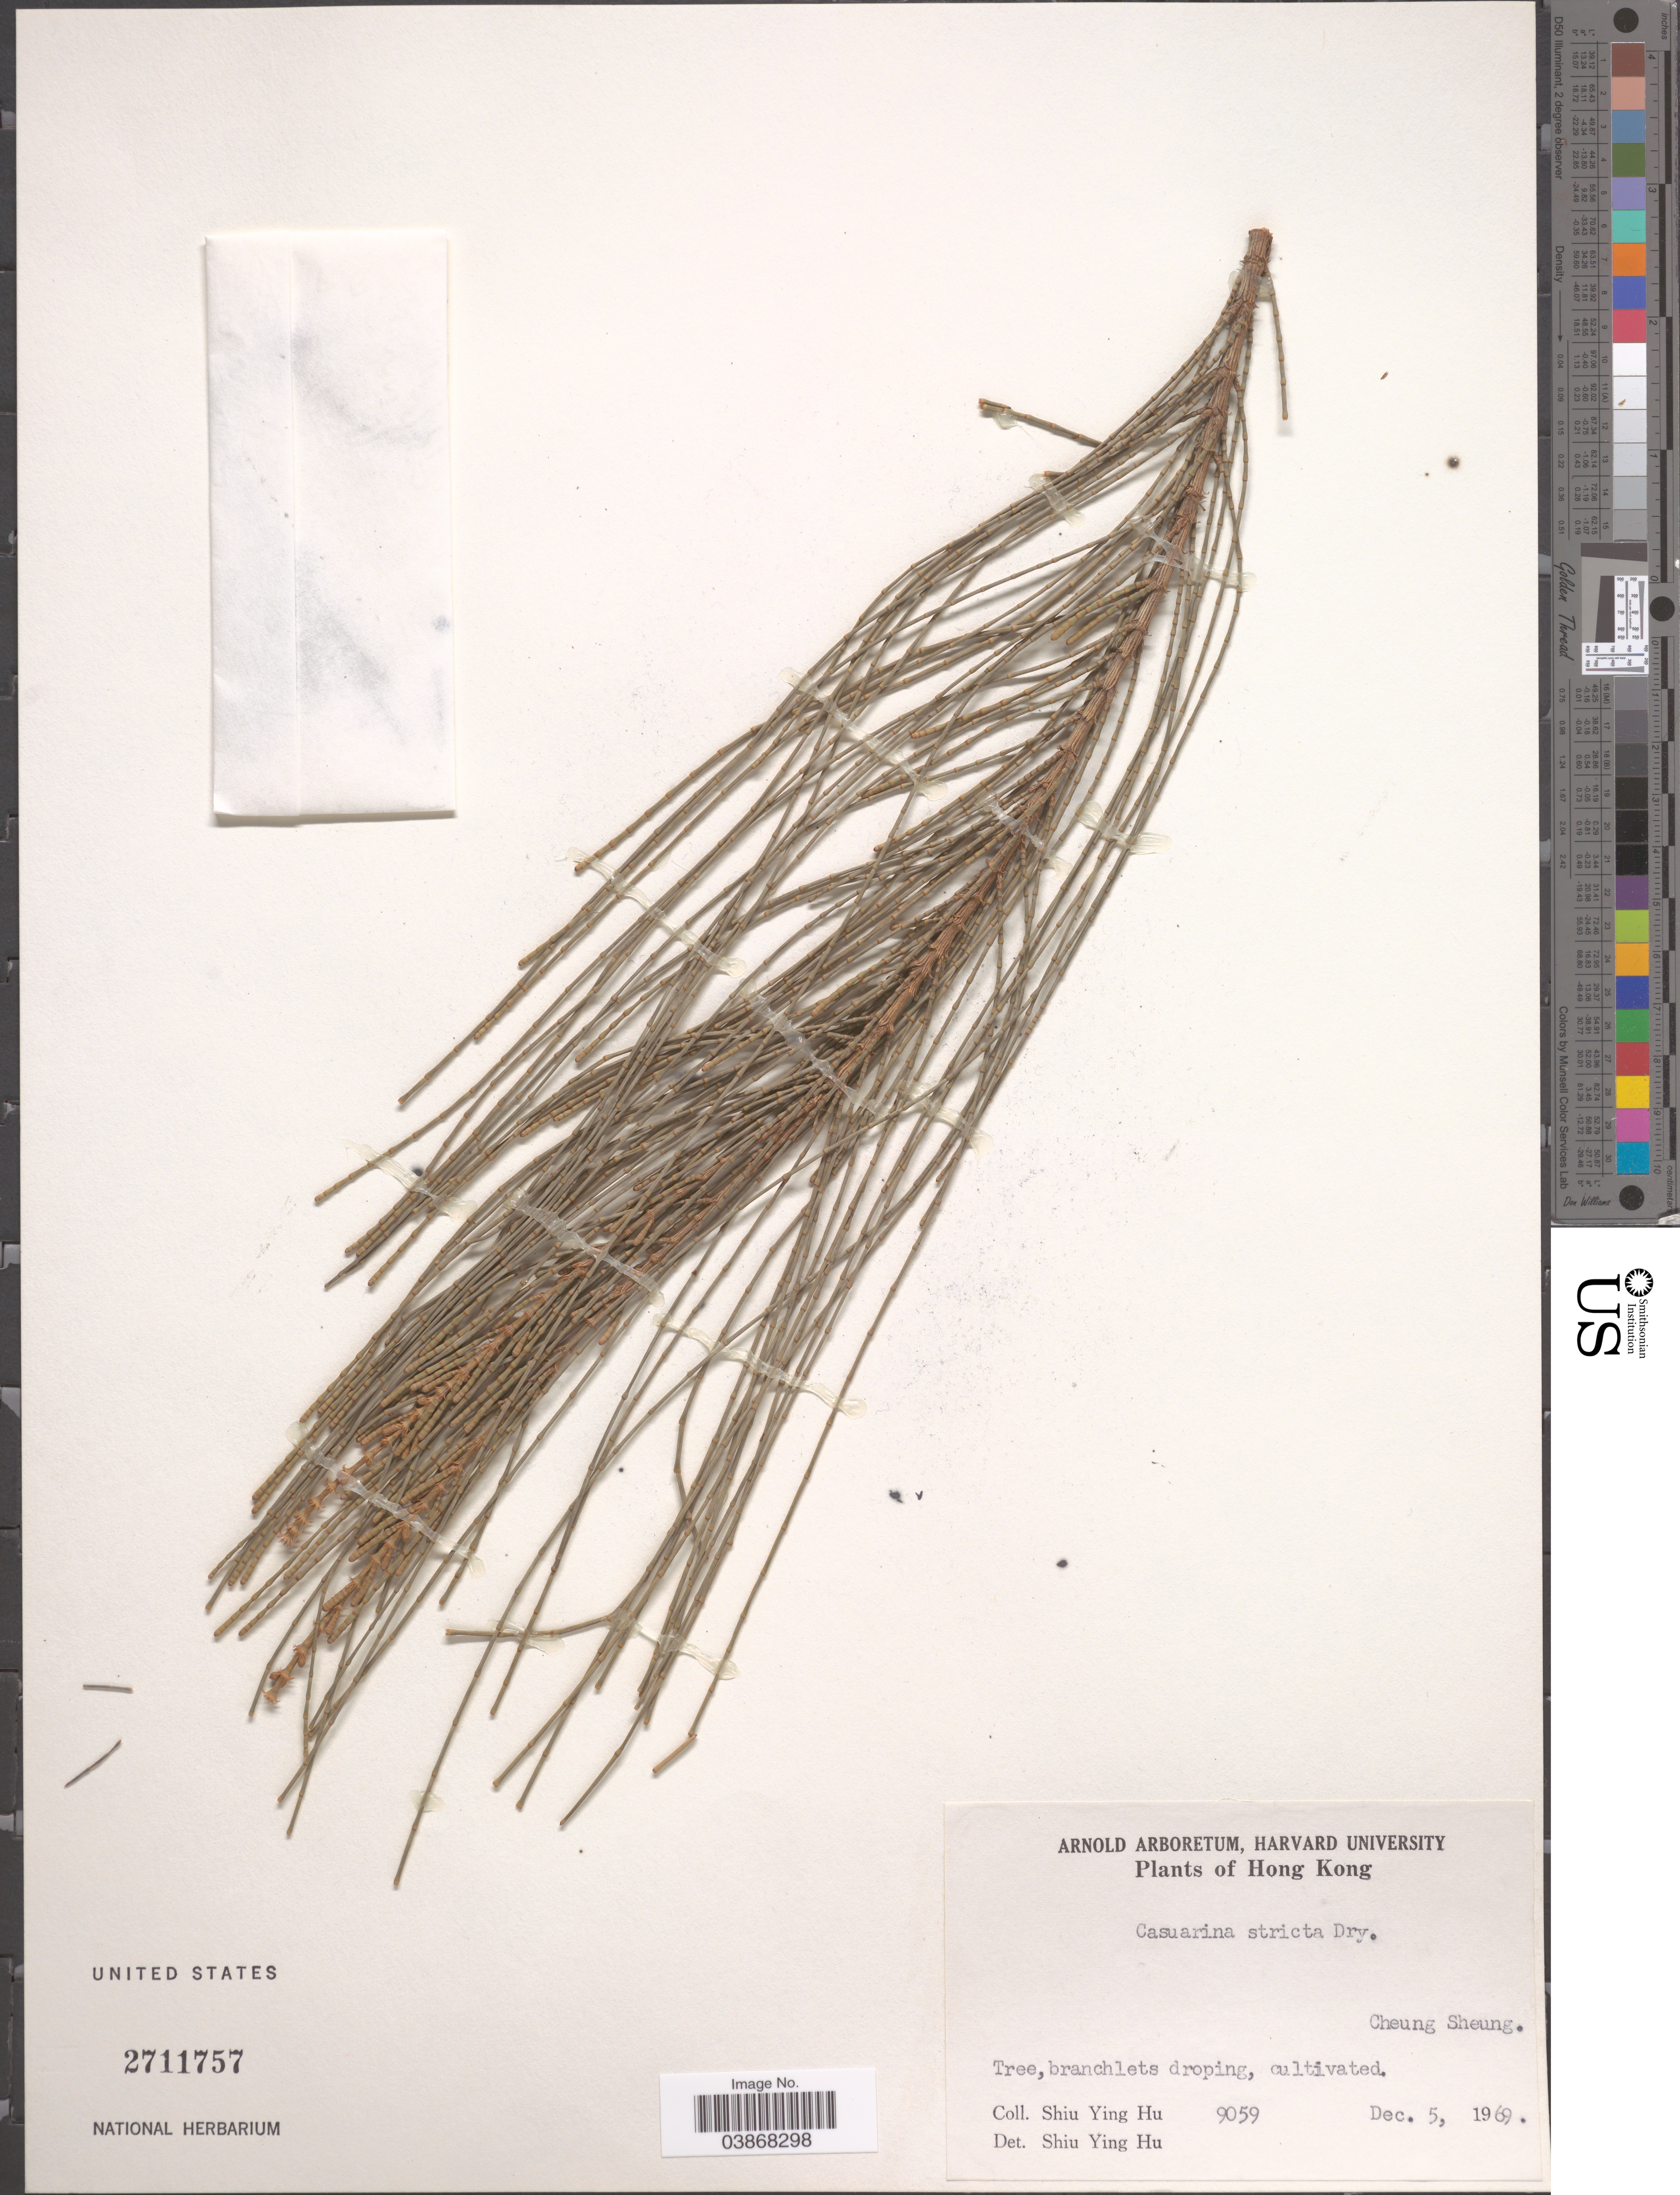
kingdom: Plantae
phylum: Tracheophyta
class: Magnoliopsida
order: Fagales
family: Casuarinaceae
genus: Casuarina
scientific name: Casuarina equisetifolia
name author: L.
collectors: S. Y. Hu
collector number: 9059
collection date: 1969-12-05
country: China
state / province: Hong Kong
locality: Cheung Sheung.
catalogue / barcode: US 2711757